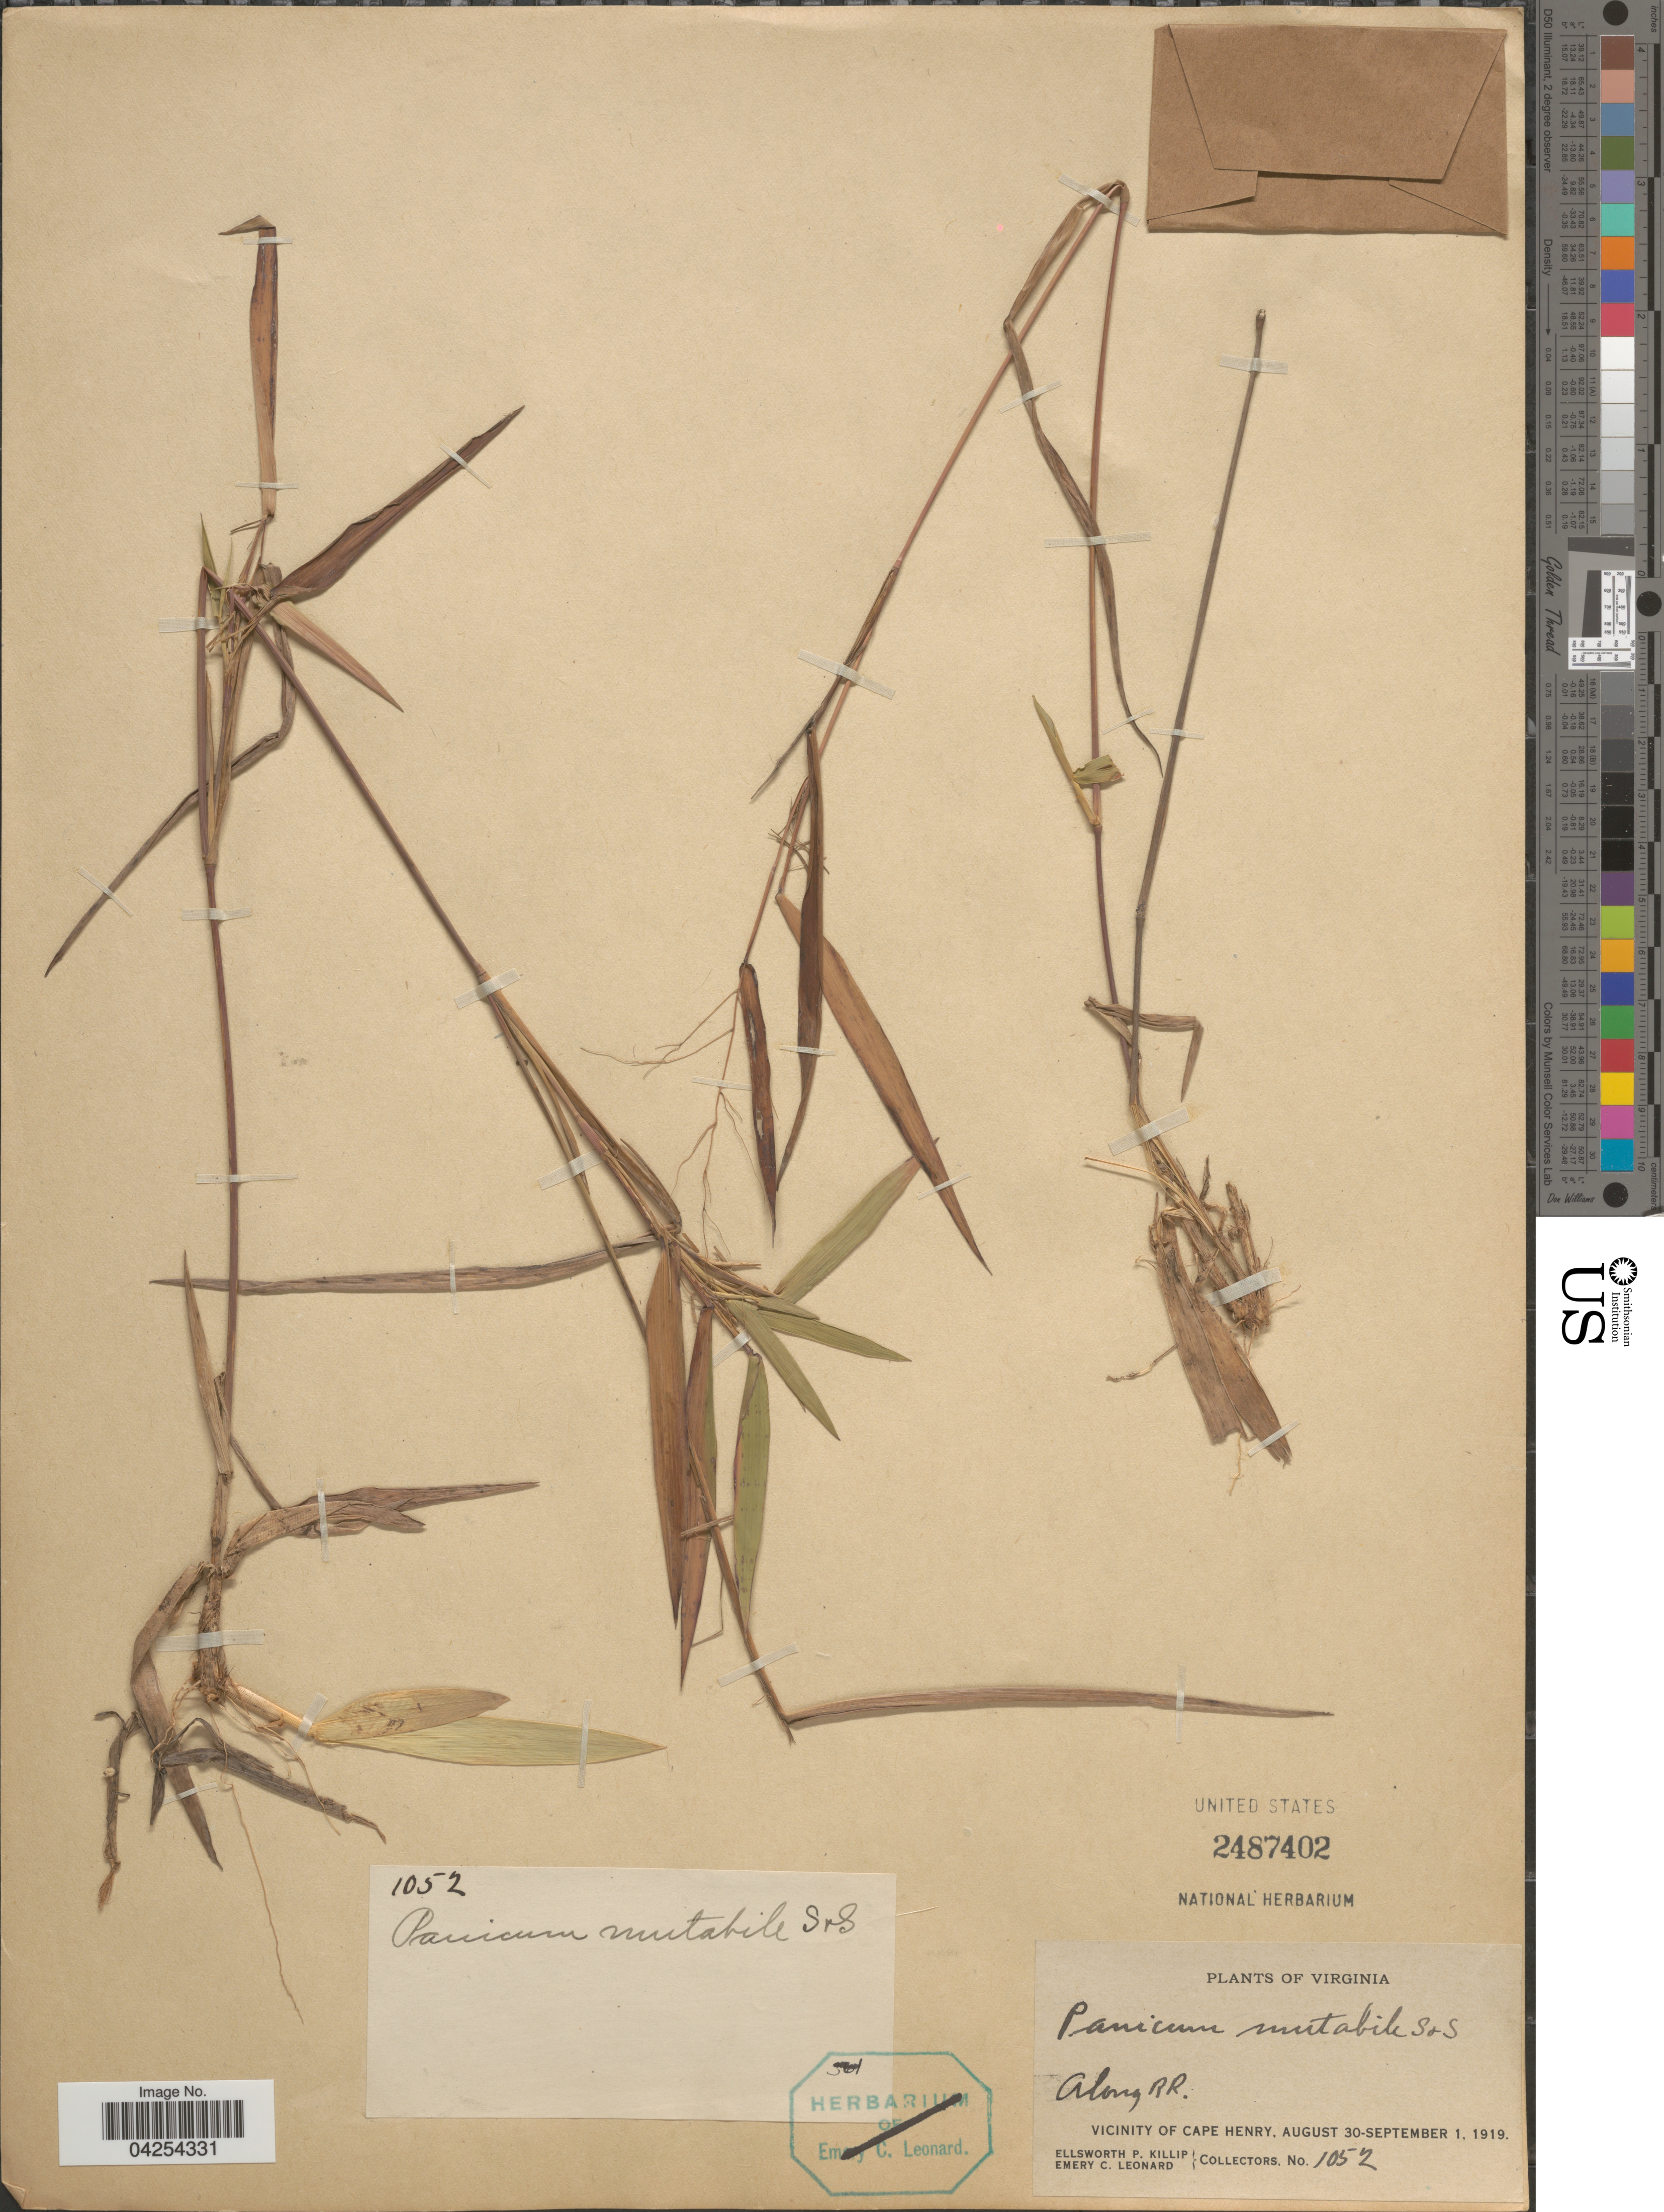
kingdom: Plantae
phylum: Tracheophyta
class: Liliopsida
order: Poales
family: Poaceae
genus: Dichanthelium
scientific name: Dichanthelium commutatum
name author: (Schult.) Gould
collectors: E. P. Killip & E. C. Leonard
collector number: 1052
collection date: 1919-08-30/1919-09-01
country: United States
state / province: Virginia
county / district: City of Virginia Beach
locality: Along RR. Vicinity of Cape Henry.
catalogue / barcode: US 2487402